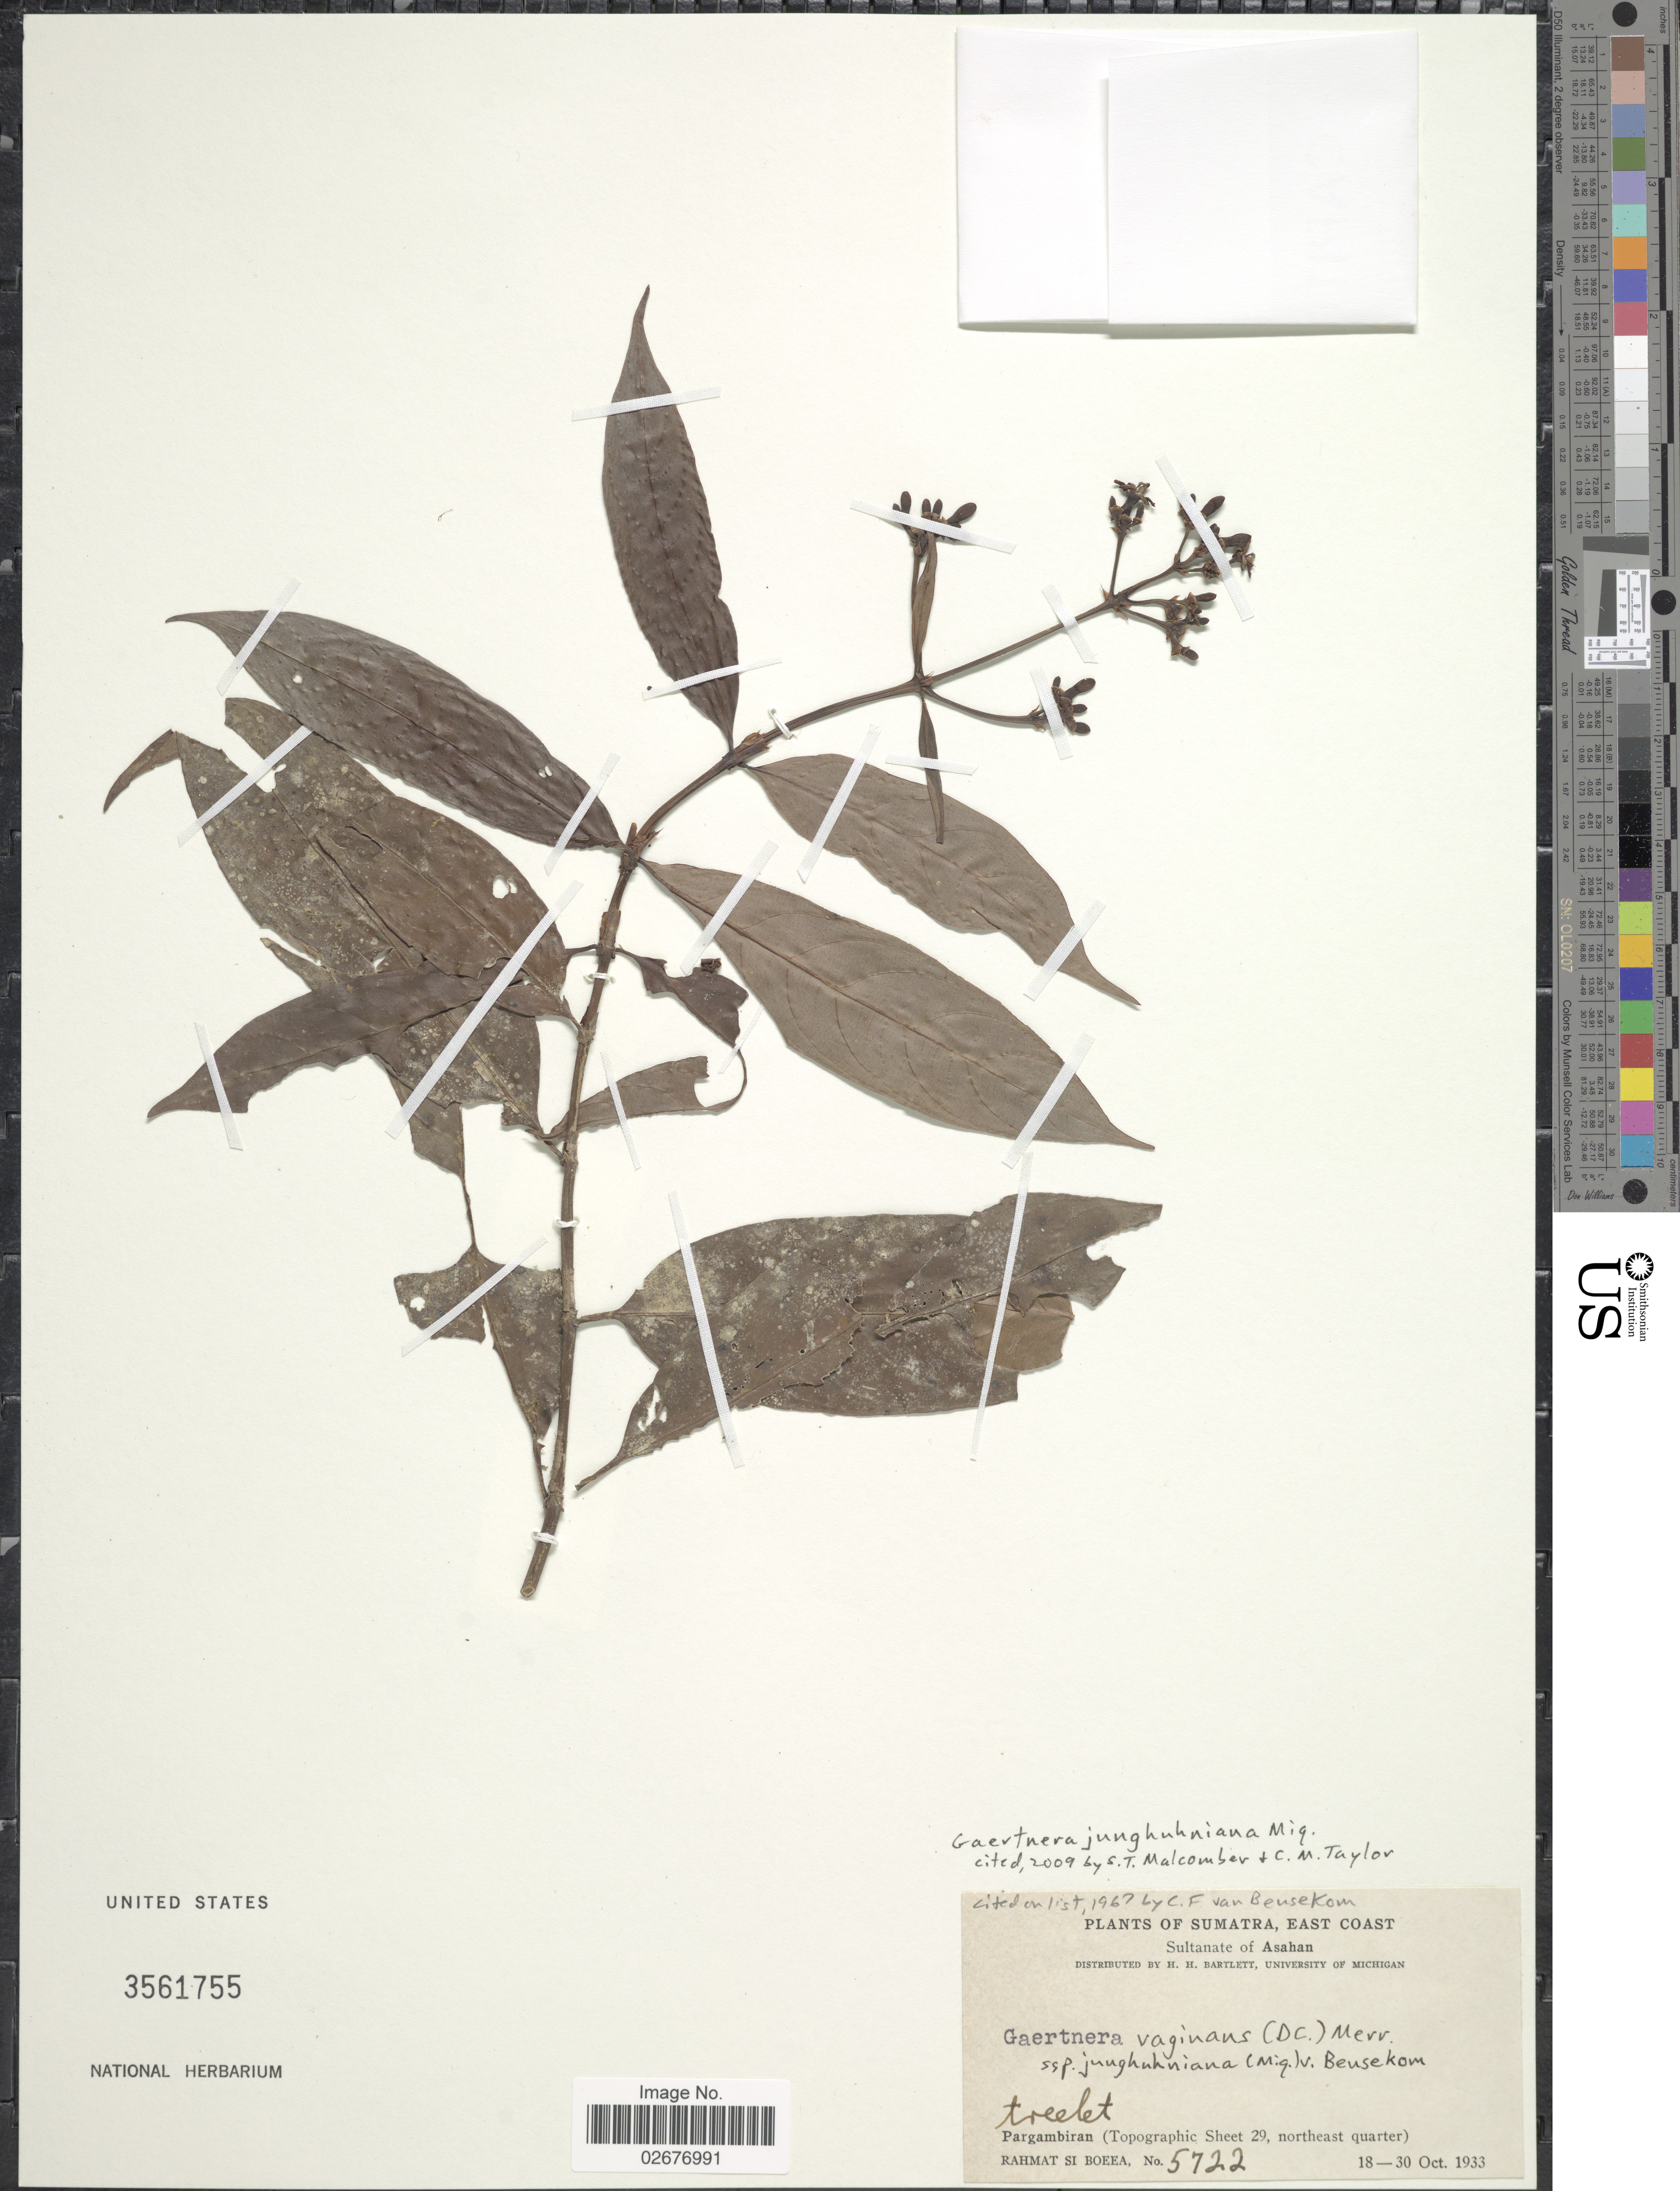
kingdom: Plantae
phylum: Tracheophyta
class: Magnoliopsida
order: Gentianales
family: Rubiaceae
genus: Gaertnera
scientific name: Gaertnera junghuhniana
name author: Miq.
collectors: Rahmat Si Boeea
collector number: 5722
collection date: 1933-10-18/1933-10-30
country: Indonesia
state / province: Sumatra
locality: East Coast, Sultanate of Ashan, Pargambiran (Topographic Sheet 29, northeast quarter)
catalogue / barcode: US 3561755